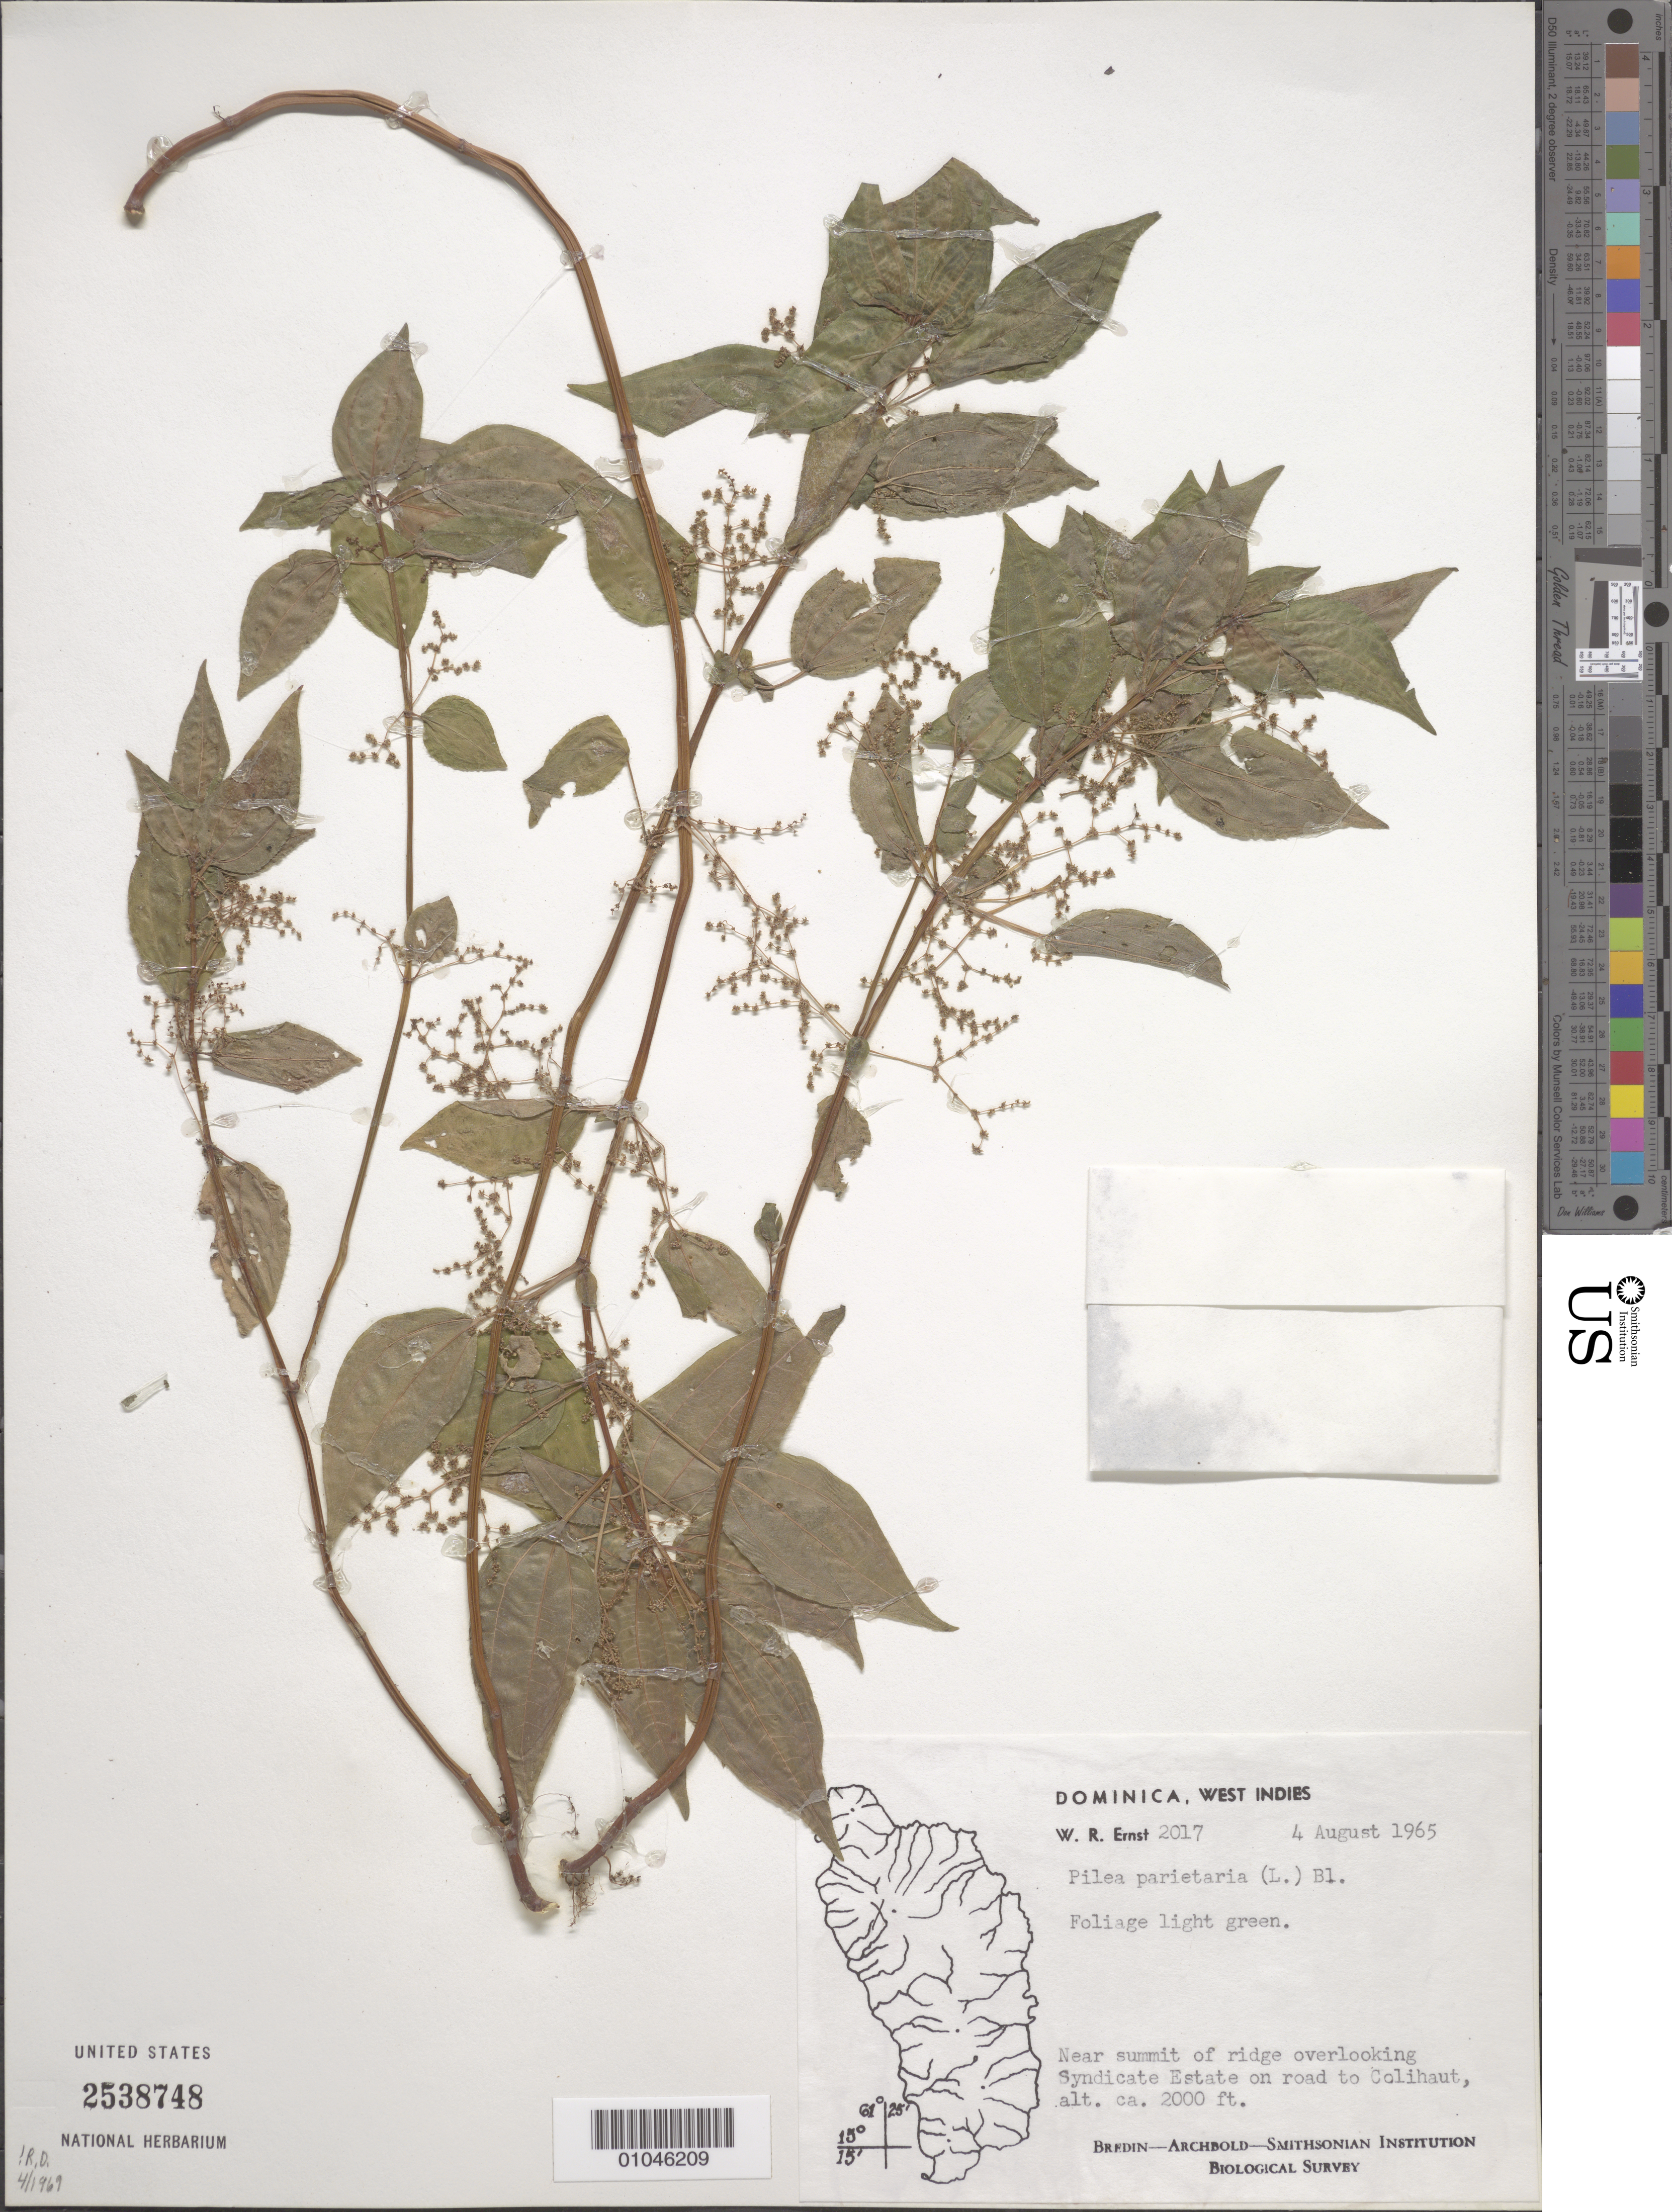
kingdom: Plantae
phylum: Tracheophyta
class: Magnoliopsida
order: Rosales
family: Urticaceae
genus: Pilea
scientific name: Pilea parietaria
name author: (L.) Blume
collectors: W. R. Ernst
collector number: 2017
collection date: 1965-08-04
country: Dominica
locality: West Indies. Near summit of ridge overlooking Syndicate Estate on road to Colihaut.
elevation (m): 610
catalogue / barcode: US 2538748